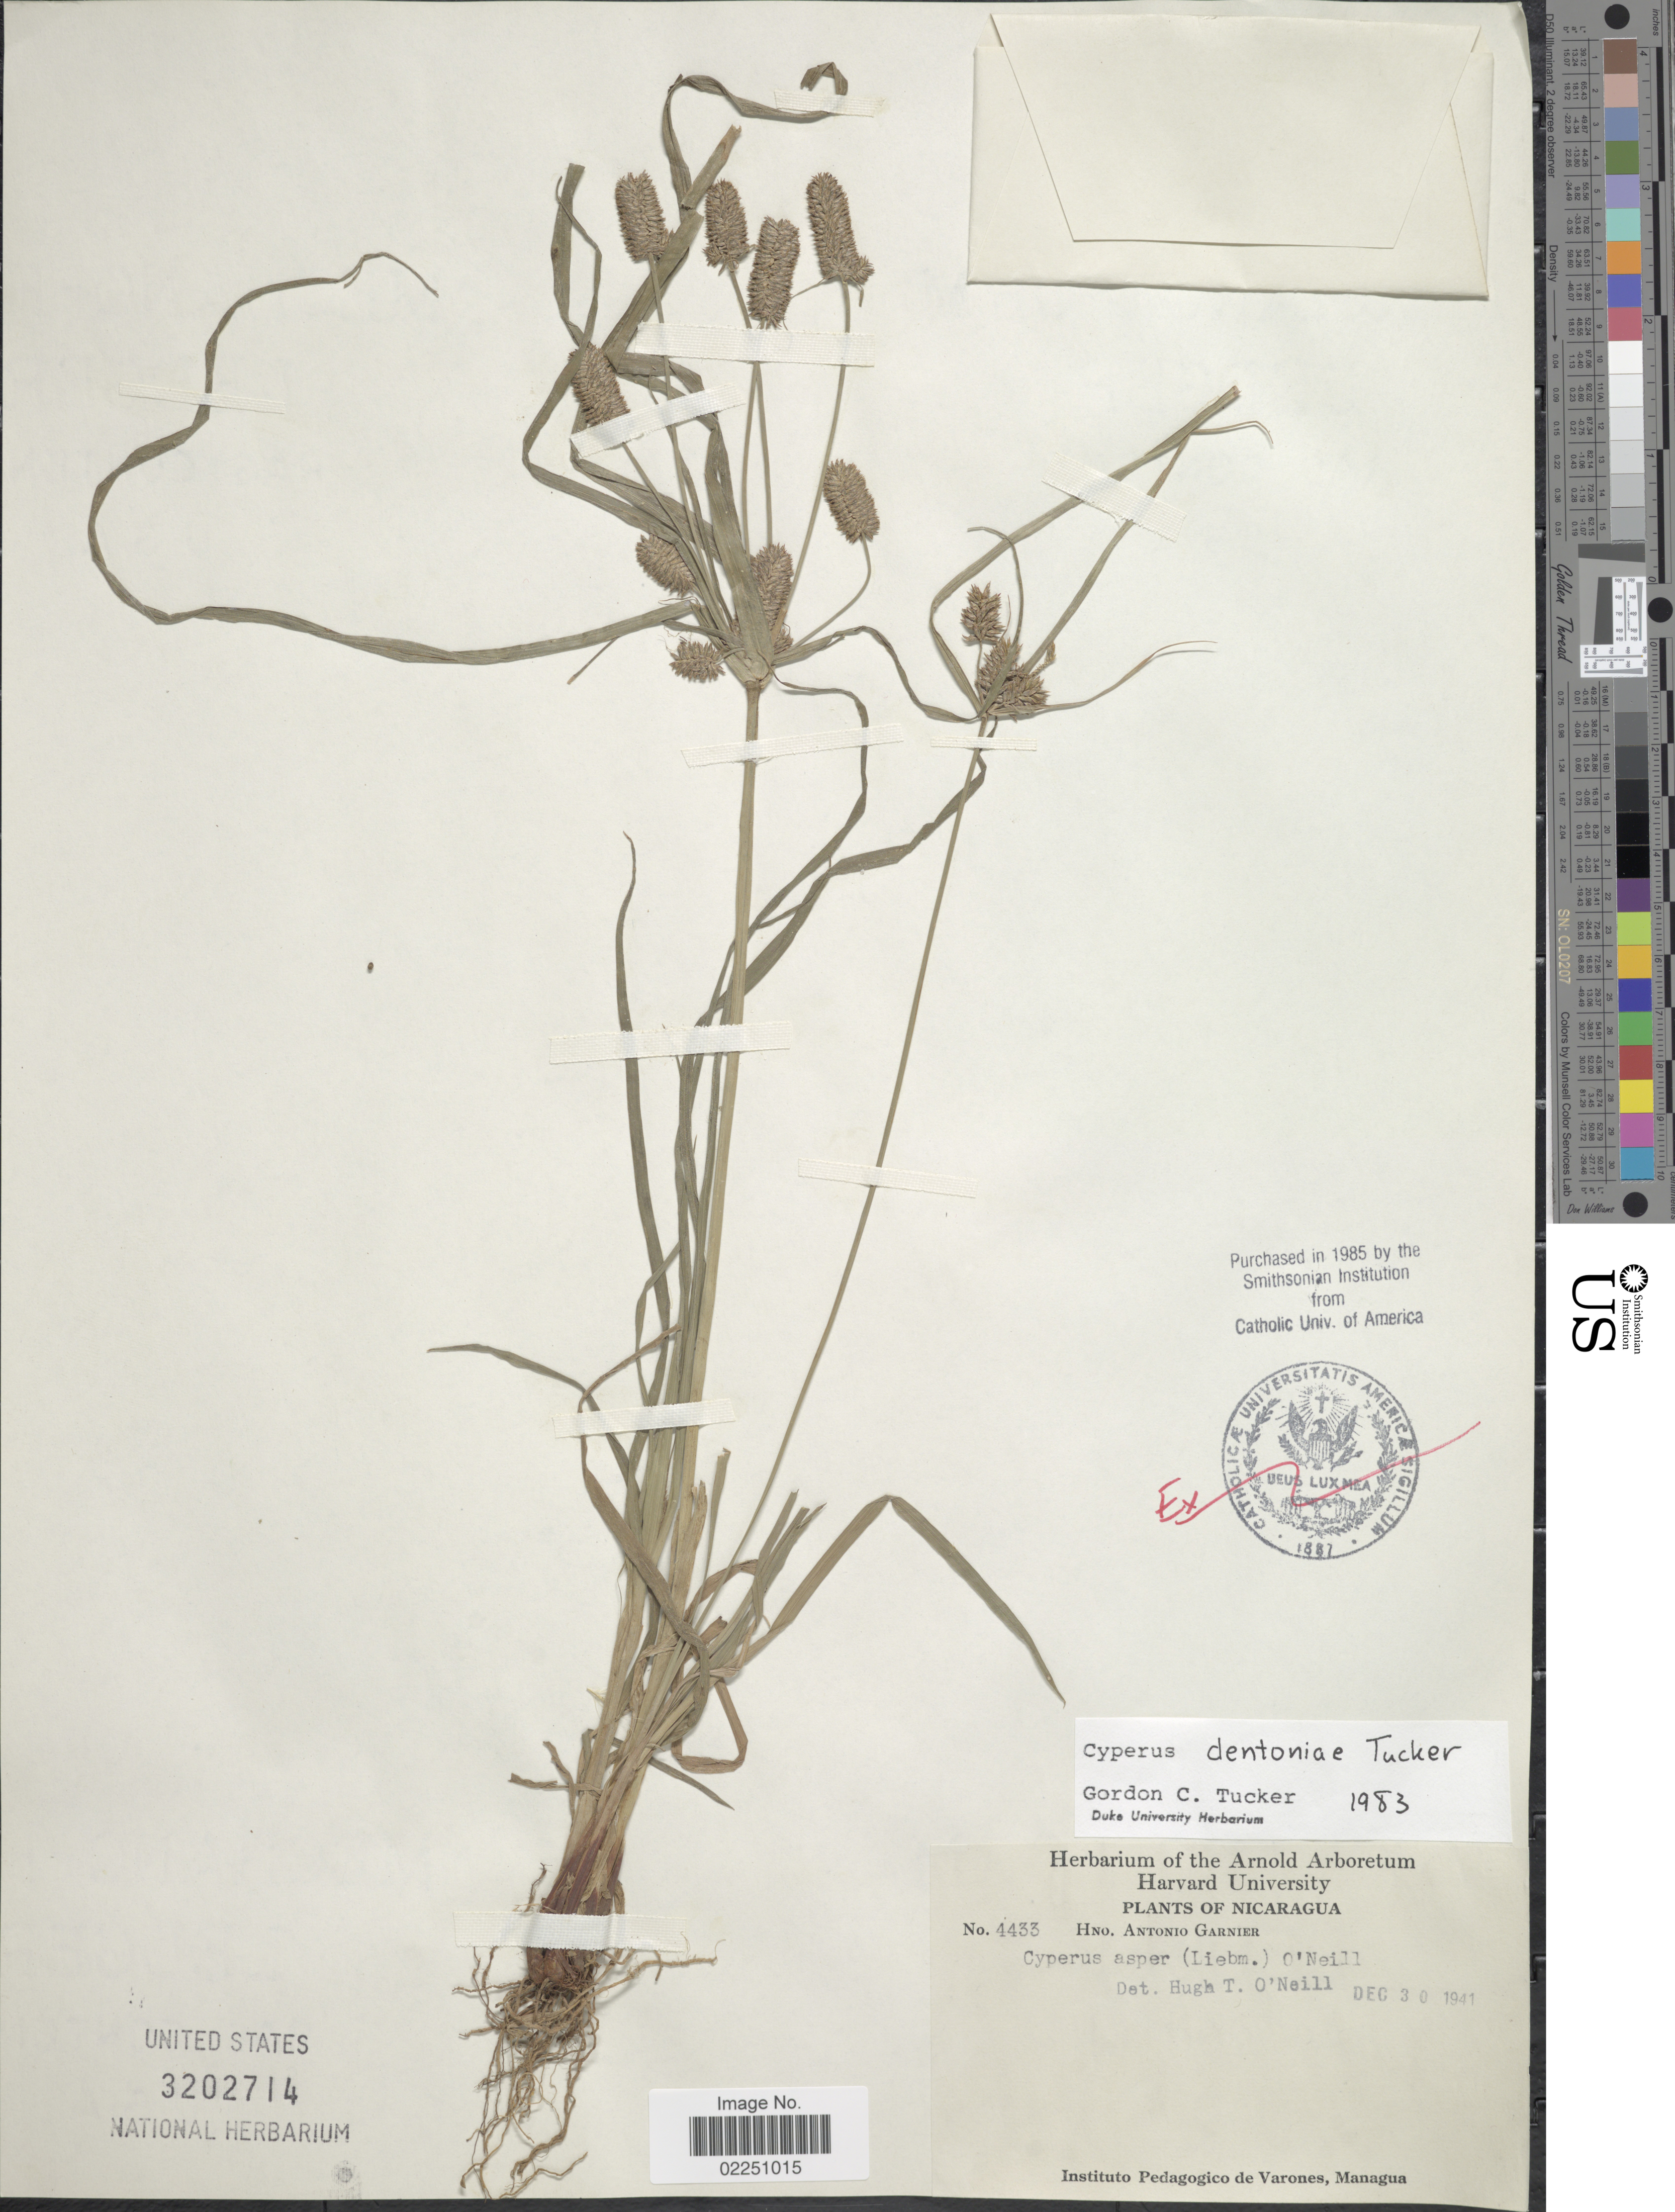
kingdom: Plantae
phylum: Tracheophyta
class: Liliopsida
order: Poales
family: Cyperaceae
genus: Cyperus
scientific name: Cyperus dentoniae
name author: G.C. Tucker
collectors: Bro. A. Garnier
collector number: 4433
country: Nicaragua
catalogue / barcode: US 3202714